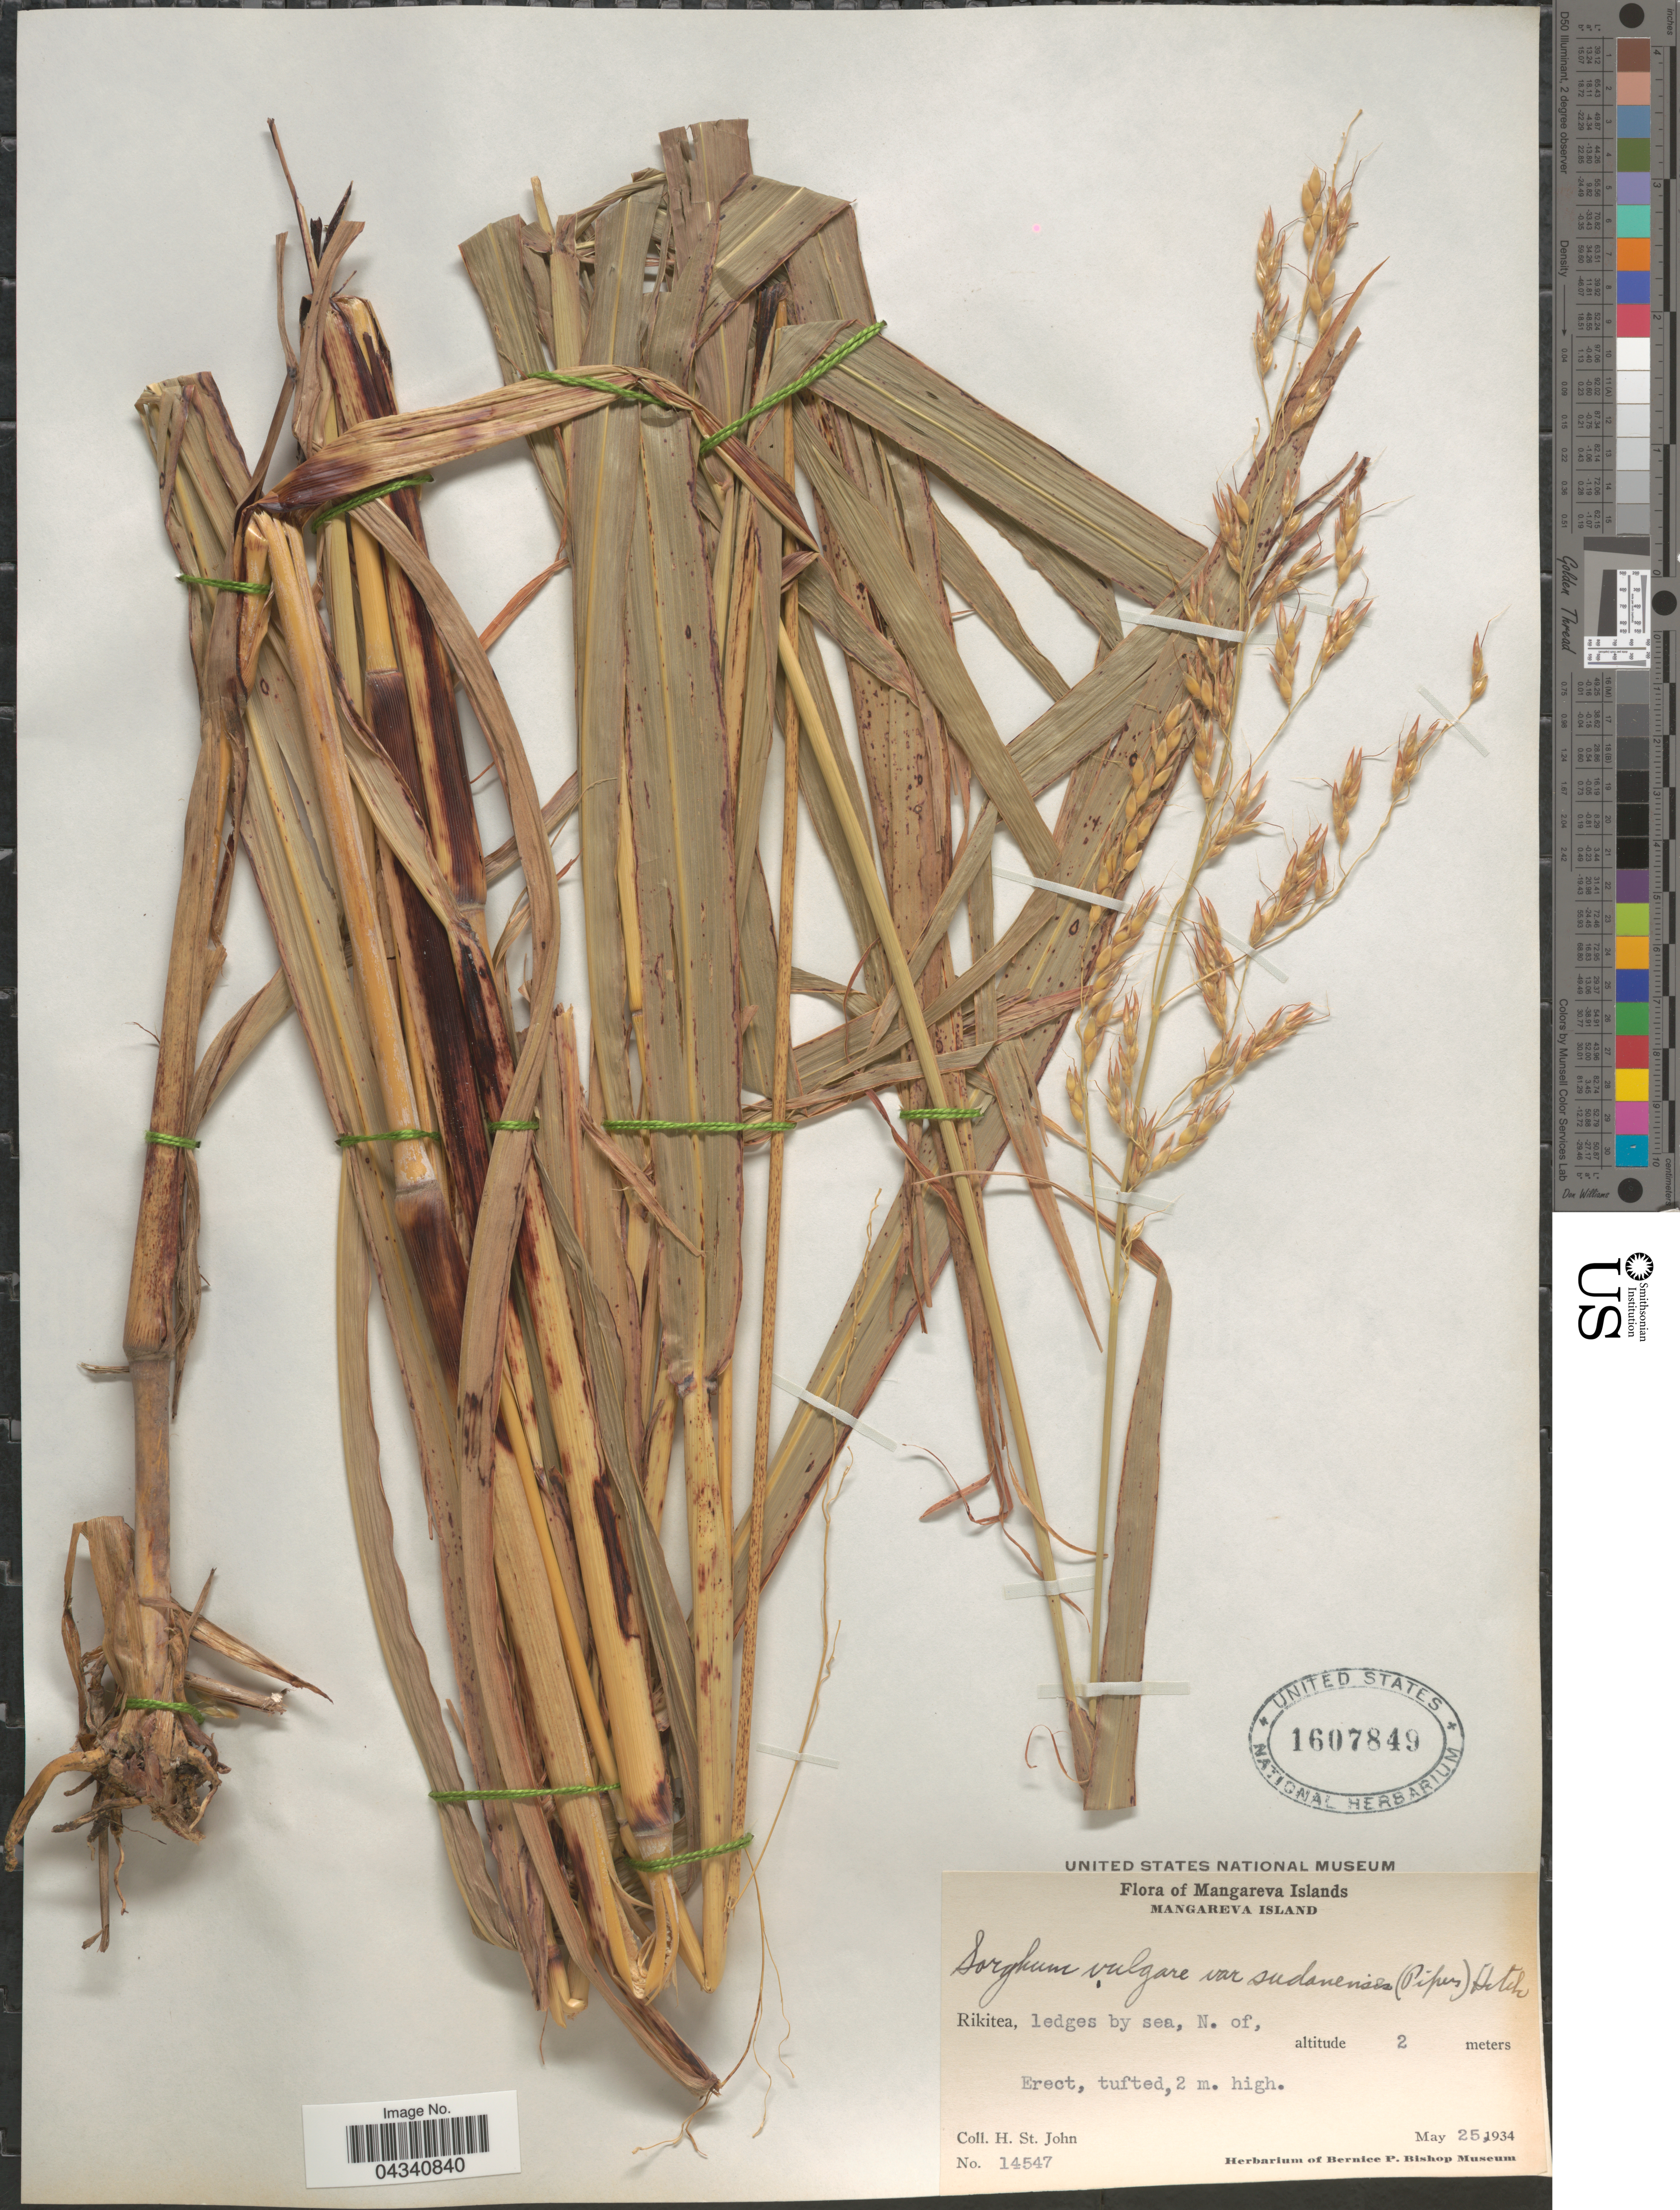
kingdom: Plantae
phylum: Tracheophyta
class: Liliopsida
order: Poales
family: Poaceae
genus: Sorghum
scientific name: Sorghum x drummondii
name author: (Nees ex Steud.) Millsp. & Chase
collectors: H. St. John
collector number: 14547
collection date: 1934-05-25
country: French Polynesia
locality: Mangareva Islands. Mangareva Island. Rikitea, ledges by sea, N. of.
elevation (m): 2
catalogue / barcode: US 1607849